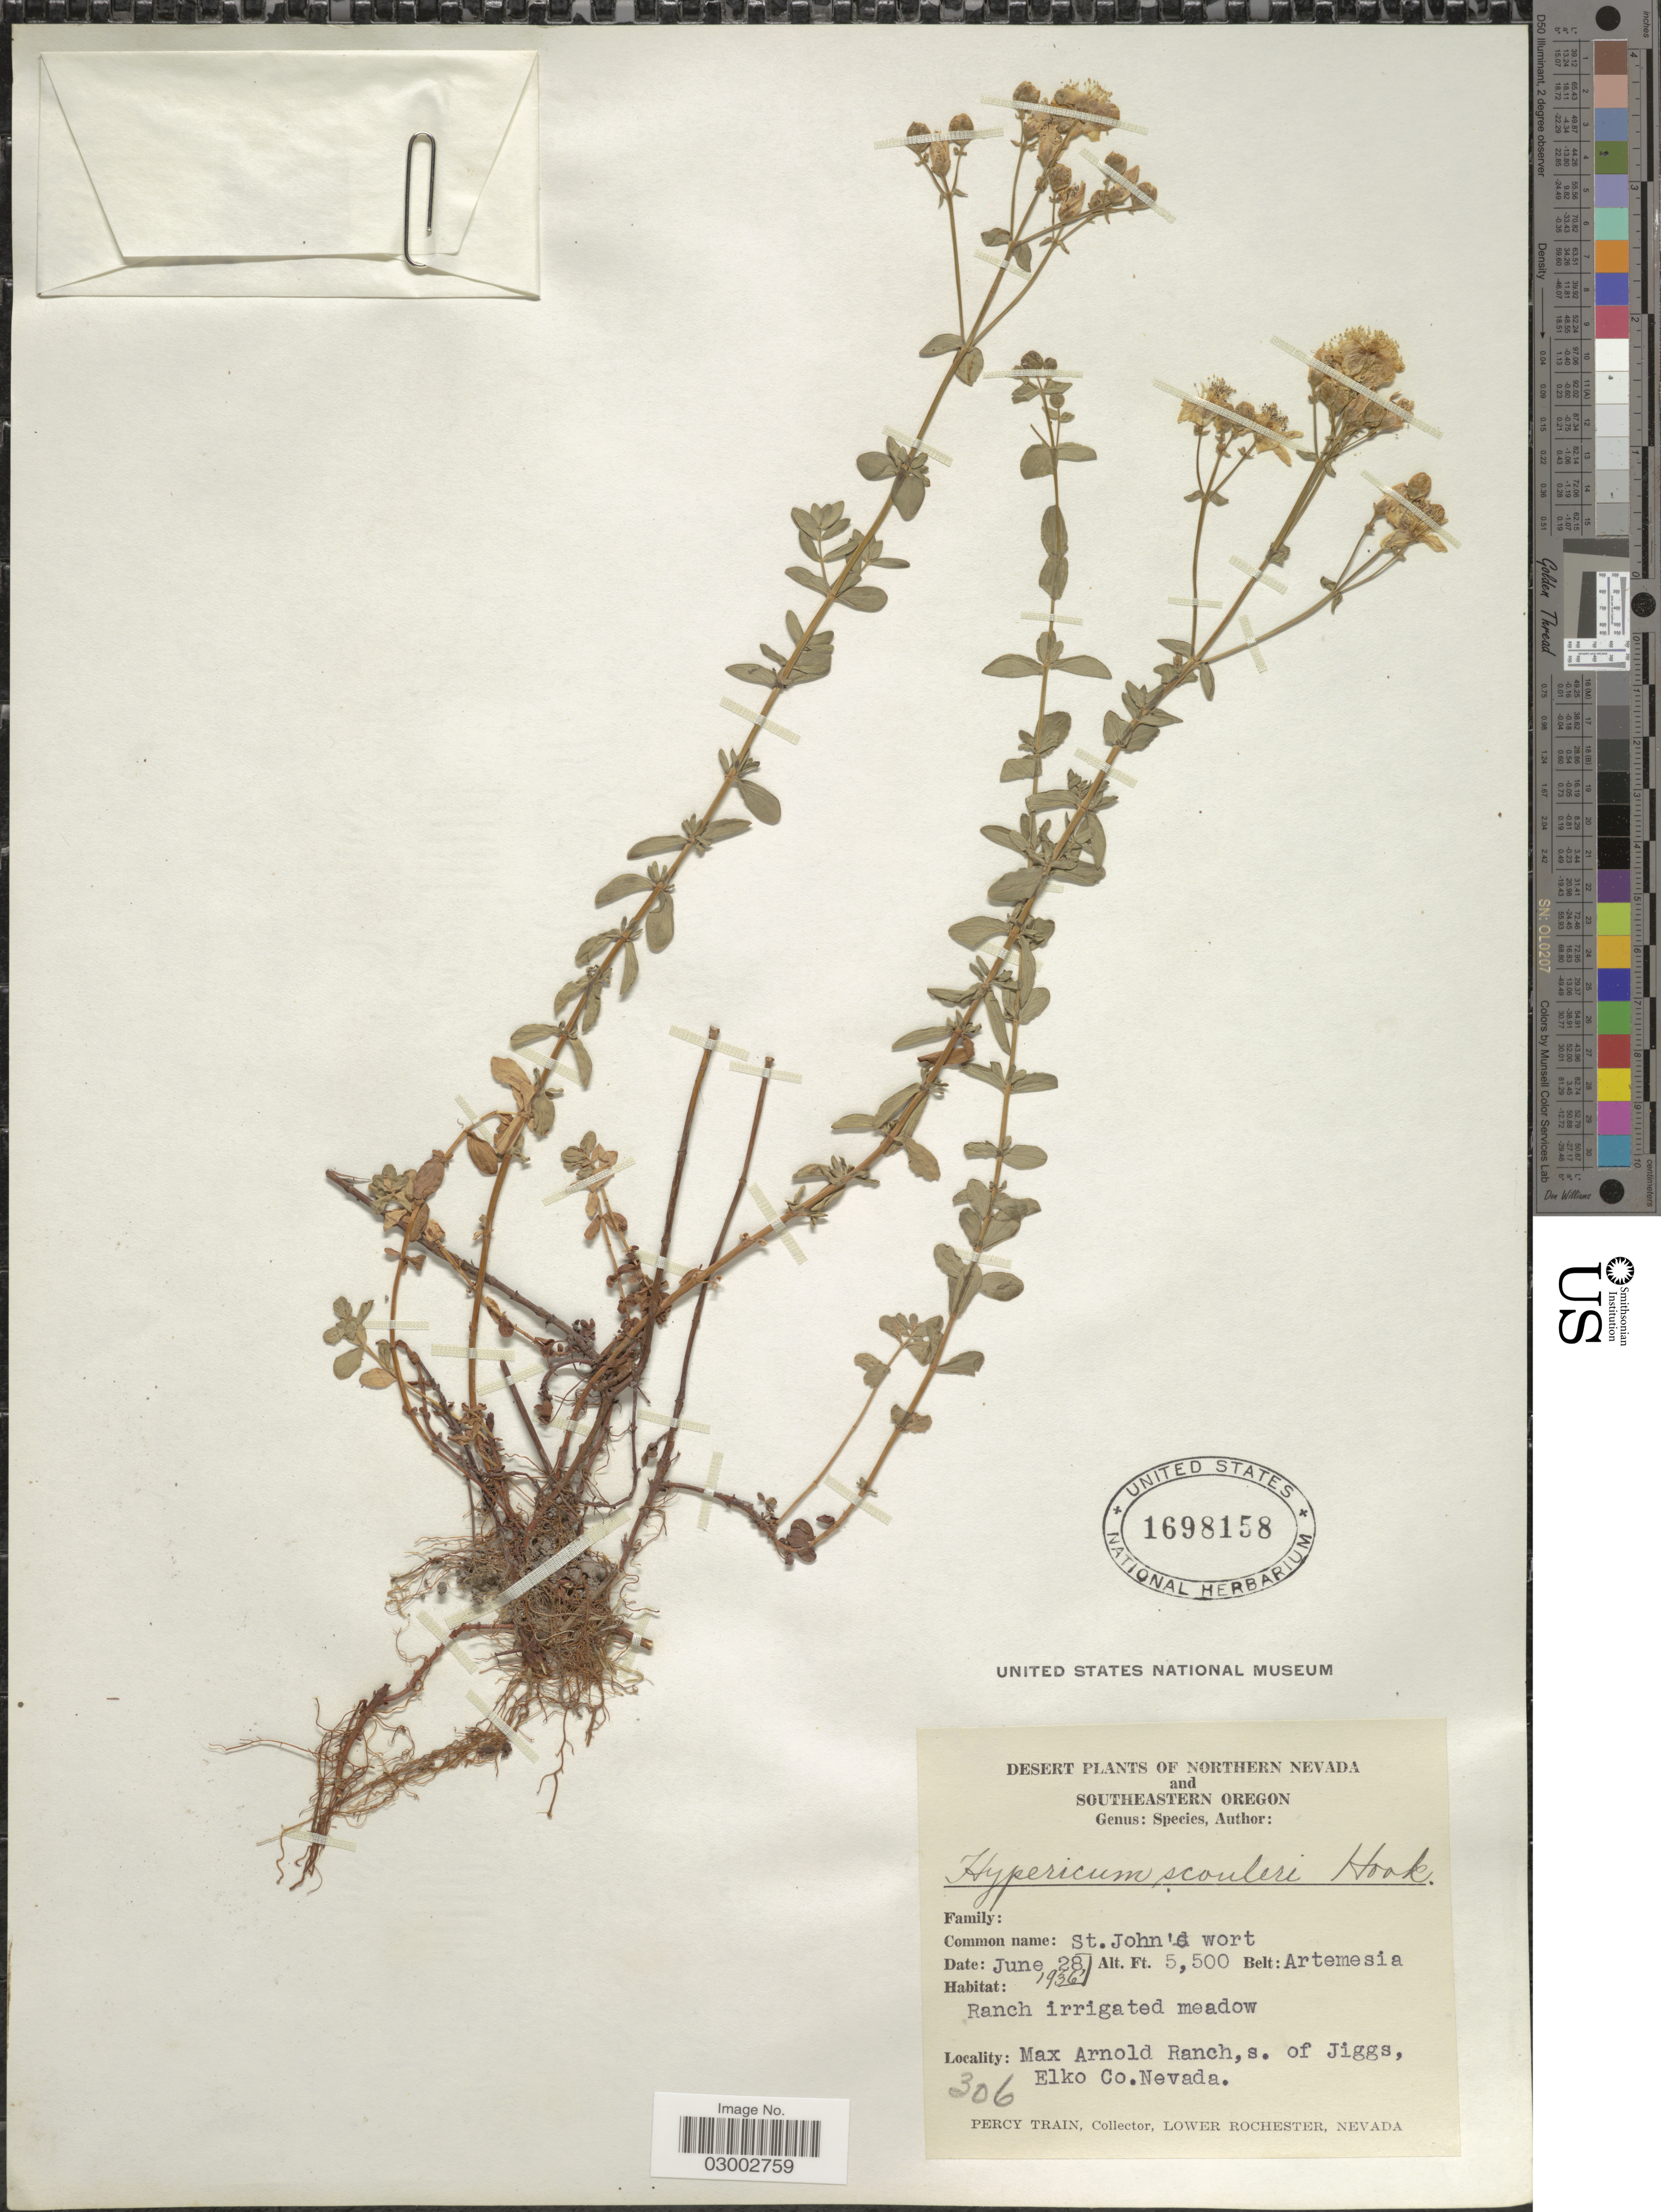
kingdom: Plantae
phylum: Tracheophyta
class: Magnoliopsida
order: Malpighiales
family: Hypericaceae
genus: Hypericum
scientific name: Hypericum scouleri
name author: Hook.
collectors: P. Train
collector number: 306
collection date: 1936-06-28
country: United States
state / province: Nevada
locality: Northern Nevada. Max Arnold Ranch, s. of Jiggs, Elko Co.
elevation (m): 1676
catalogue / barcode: US 1698158